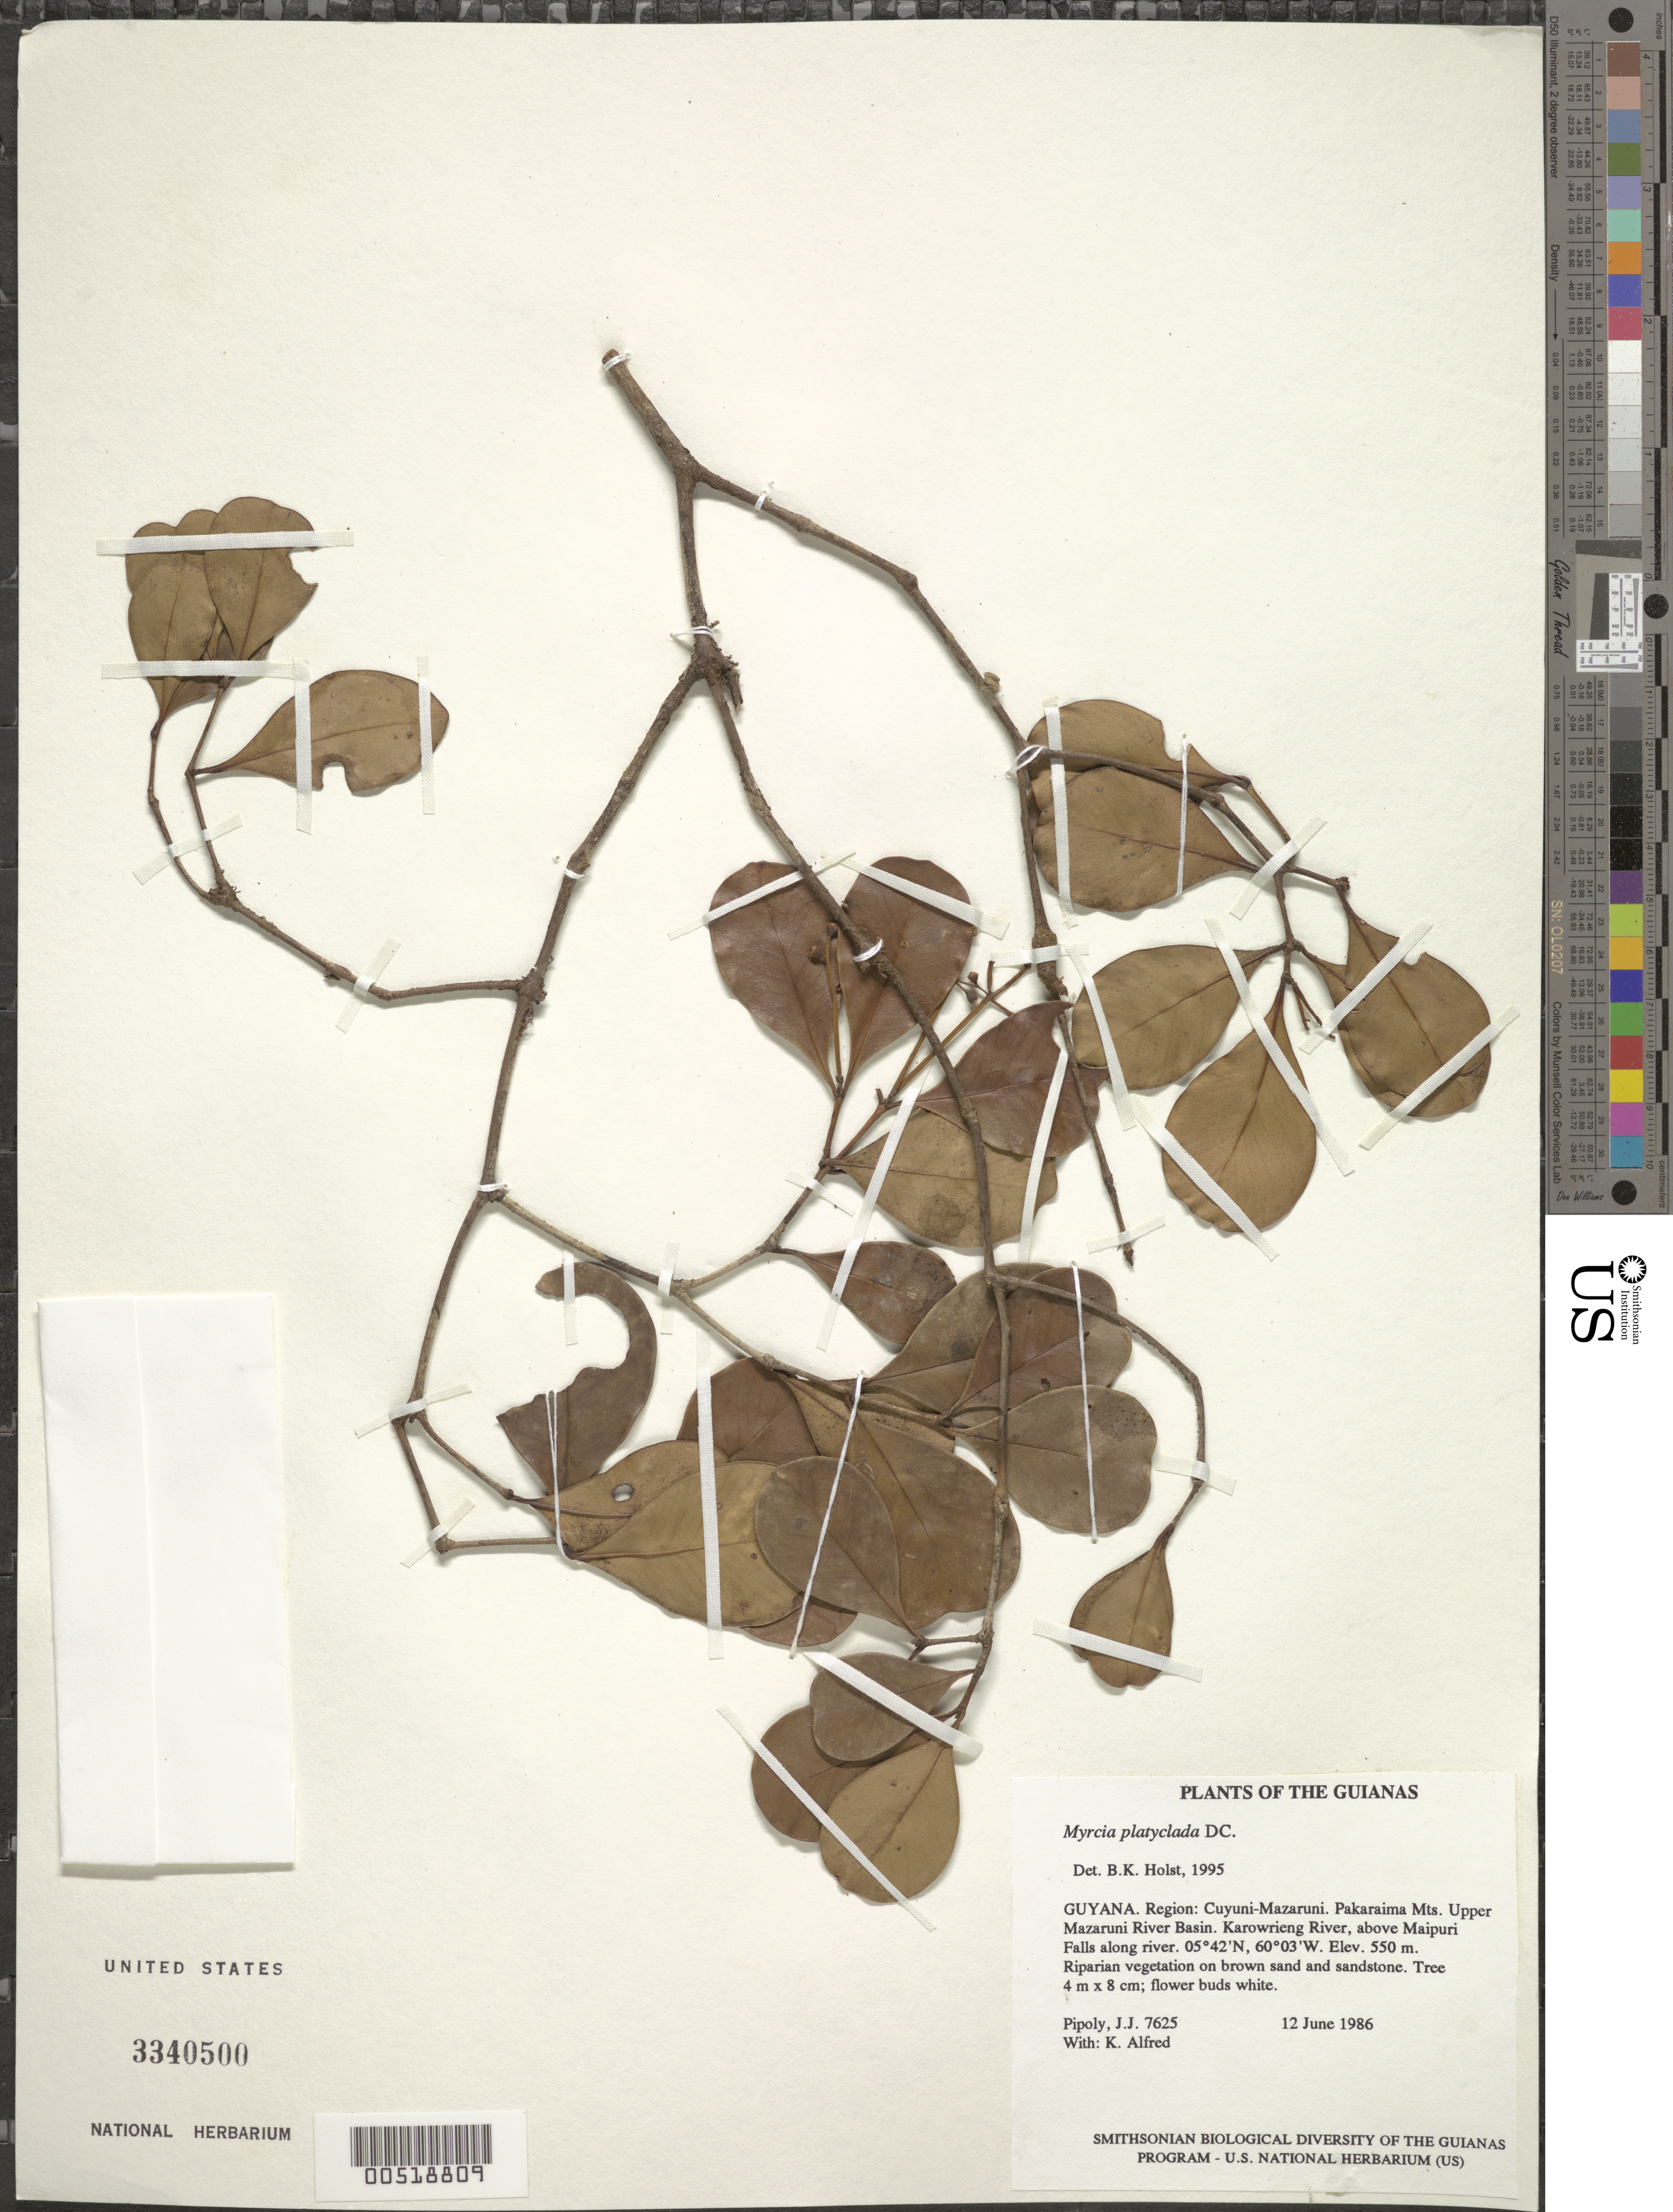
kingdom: Plantae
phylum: Tracheophyta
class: Magnoliopsida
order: Myrtales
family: Myrtaceae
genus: Myrcia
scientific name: Myrcia platyclada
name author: DC.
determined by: Holst, Bruce K.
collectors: J. J. Pipoly & K. Alfred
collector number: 7625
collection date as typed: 12 June 1986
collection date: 1986-06-12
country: Guyana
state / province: Cuyuni-Mazaruni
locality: Pakaraima Mts. Upper Mazaruni River Basin. Karowrieng River, above Maipuri Falls along river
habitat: Riparian vegetation on brown sand and sandstone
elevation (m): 550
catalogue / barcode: US 3340500